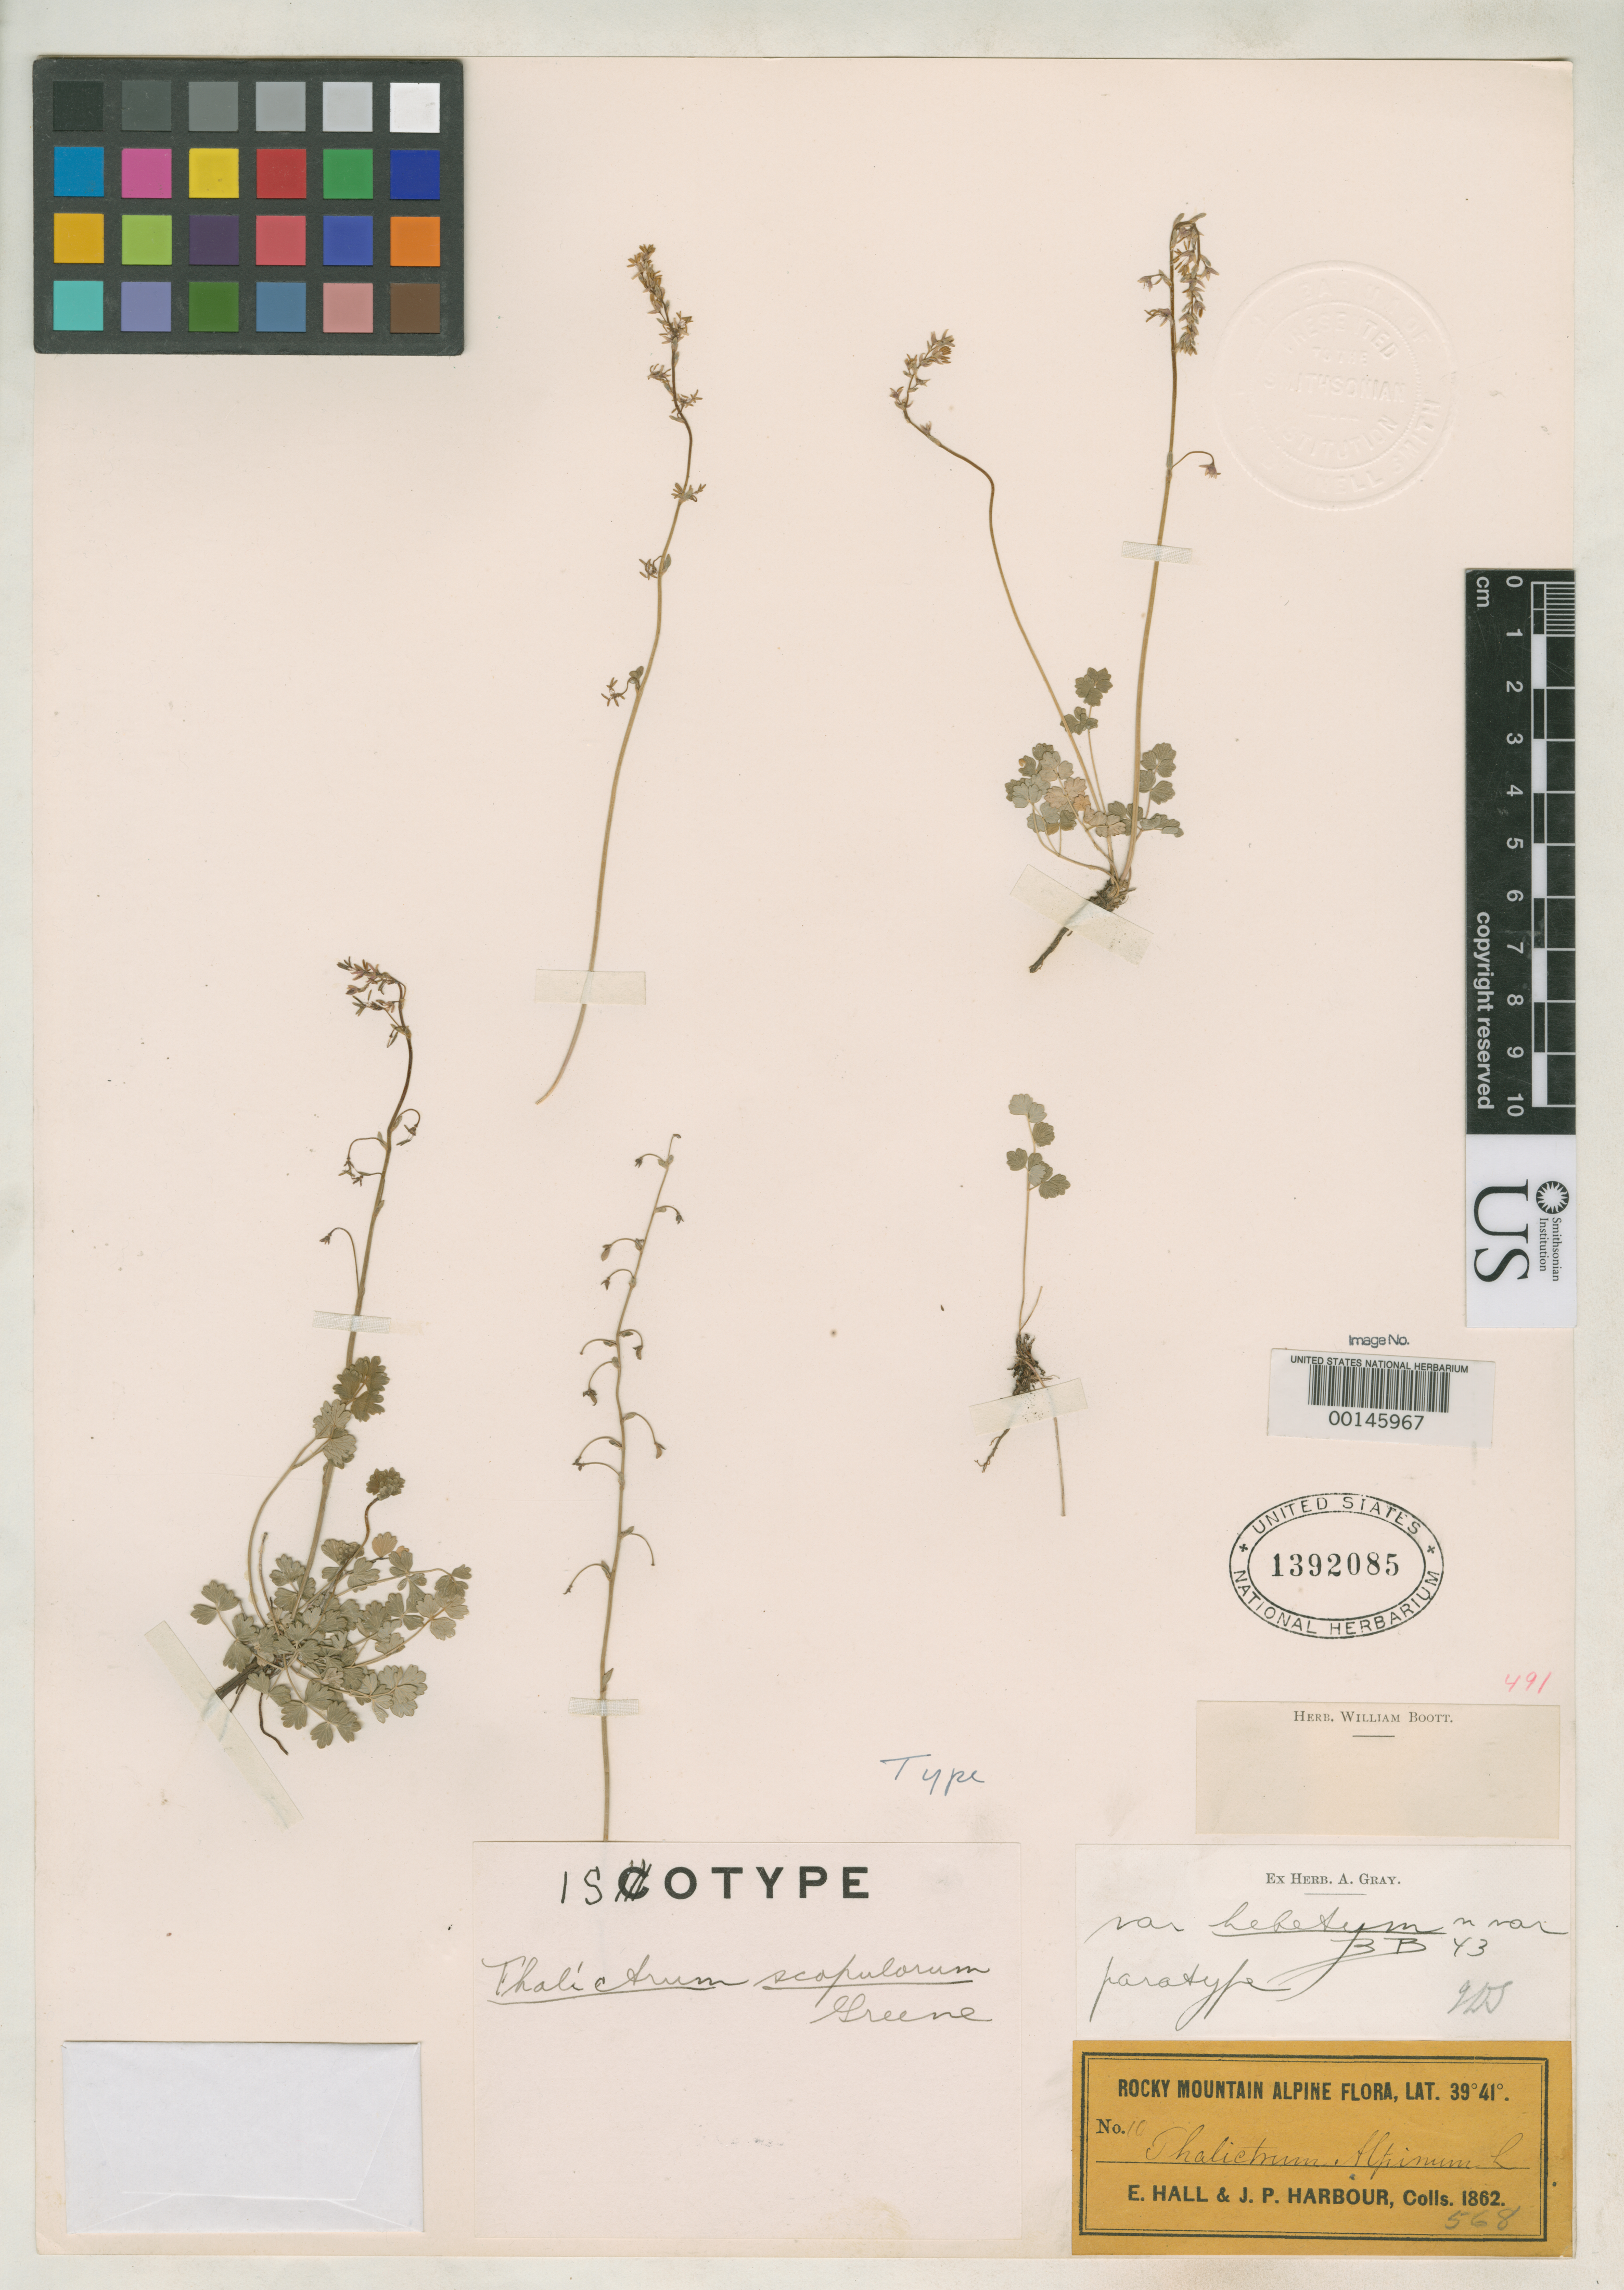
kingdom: Plantae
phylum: Tracheophyta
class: Magnoliopsida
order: Ranunculales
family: Ranunculaceae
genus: Thalictrum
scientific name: Thalictrum scopulorum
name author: Greene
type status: Isotype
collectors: E. Hall & J. Harbour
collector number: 10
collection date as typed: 1862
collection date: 1862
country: United States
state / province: Colorado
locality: Rocky Mtns. Flora, Lat. 39-41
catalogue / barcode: US 1392085